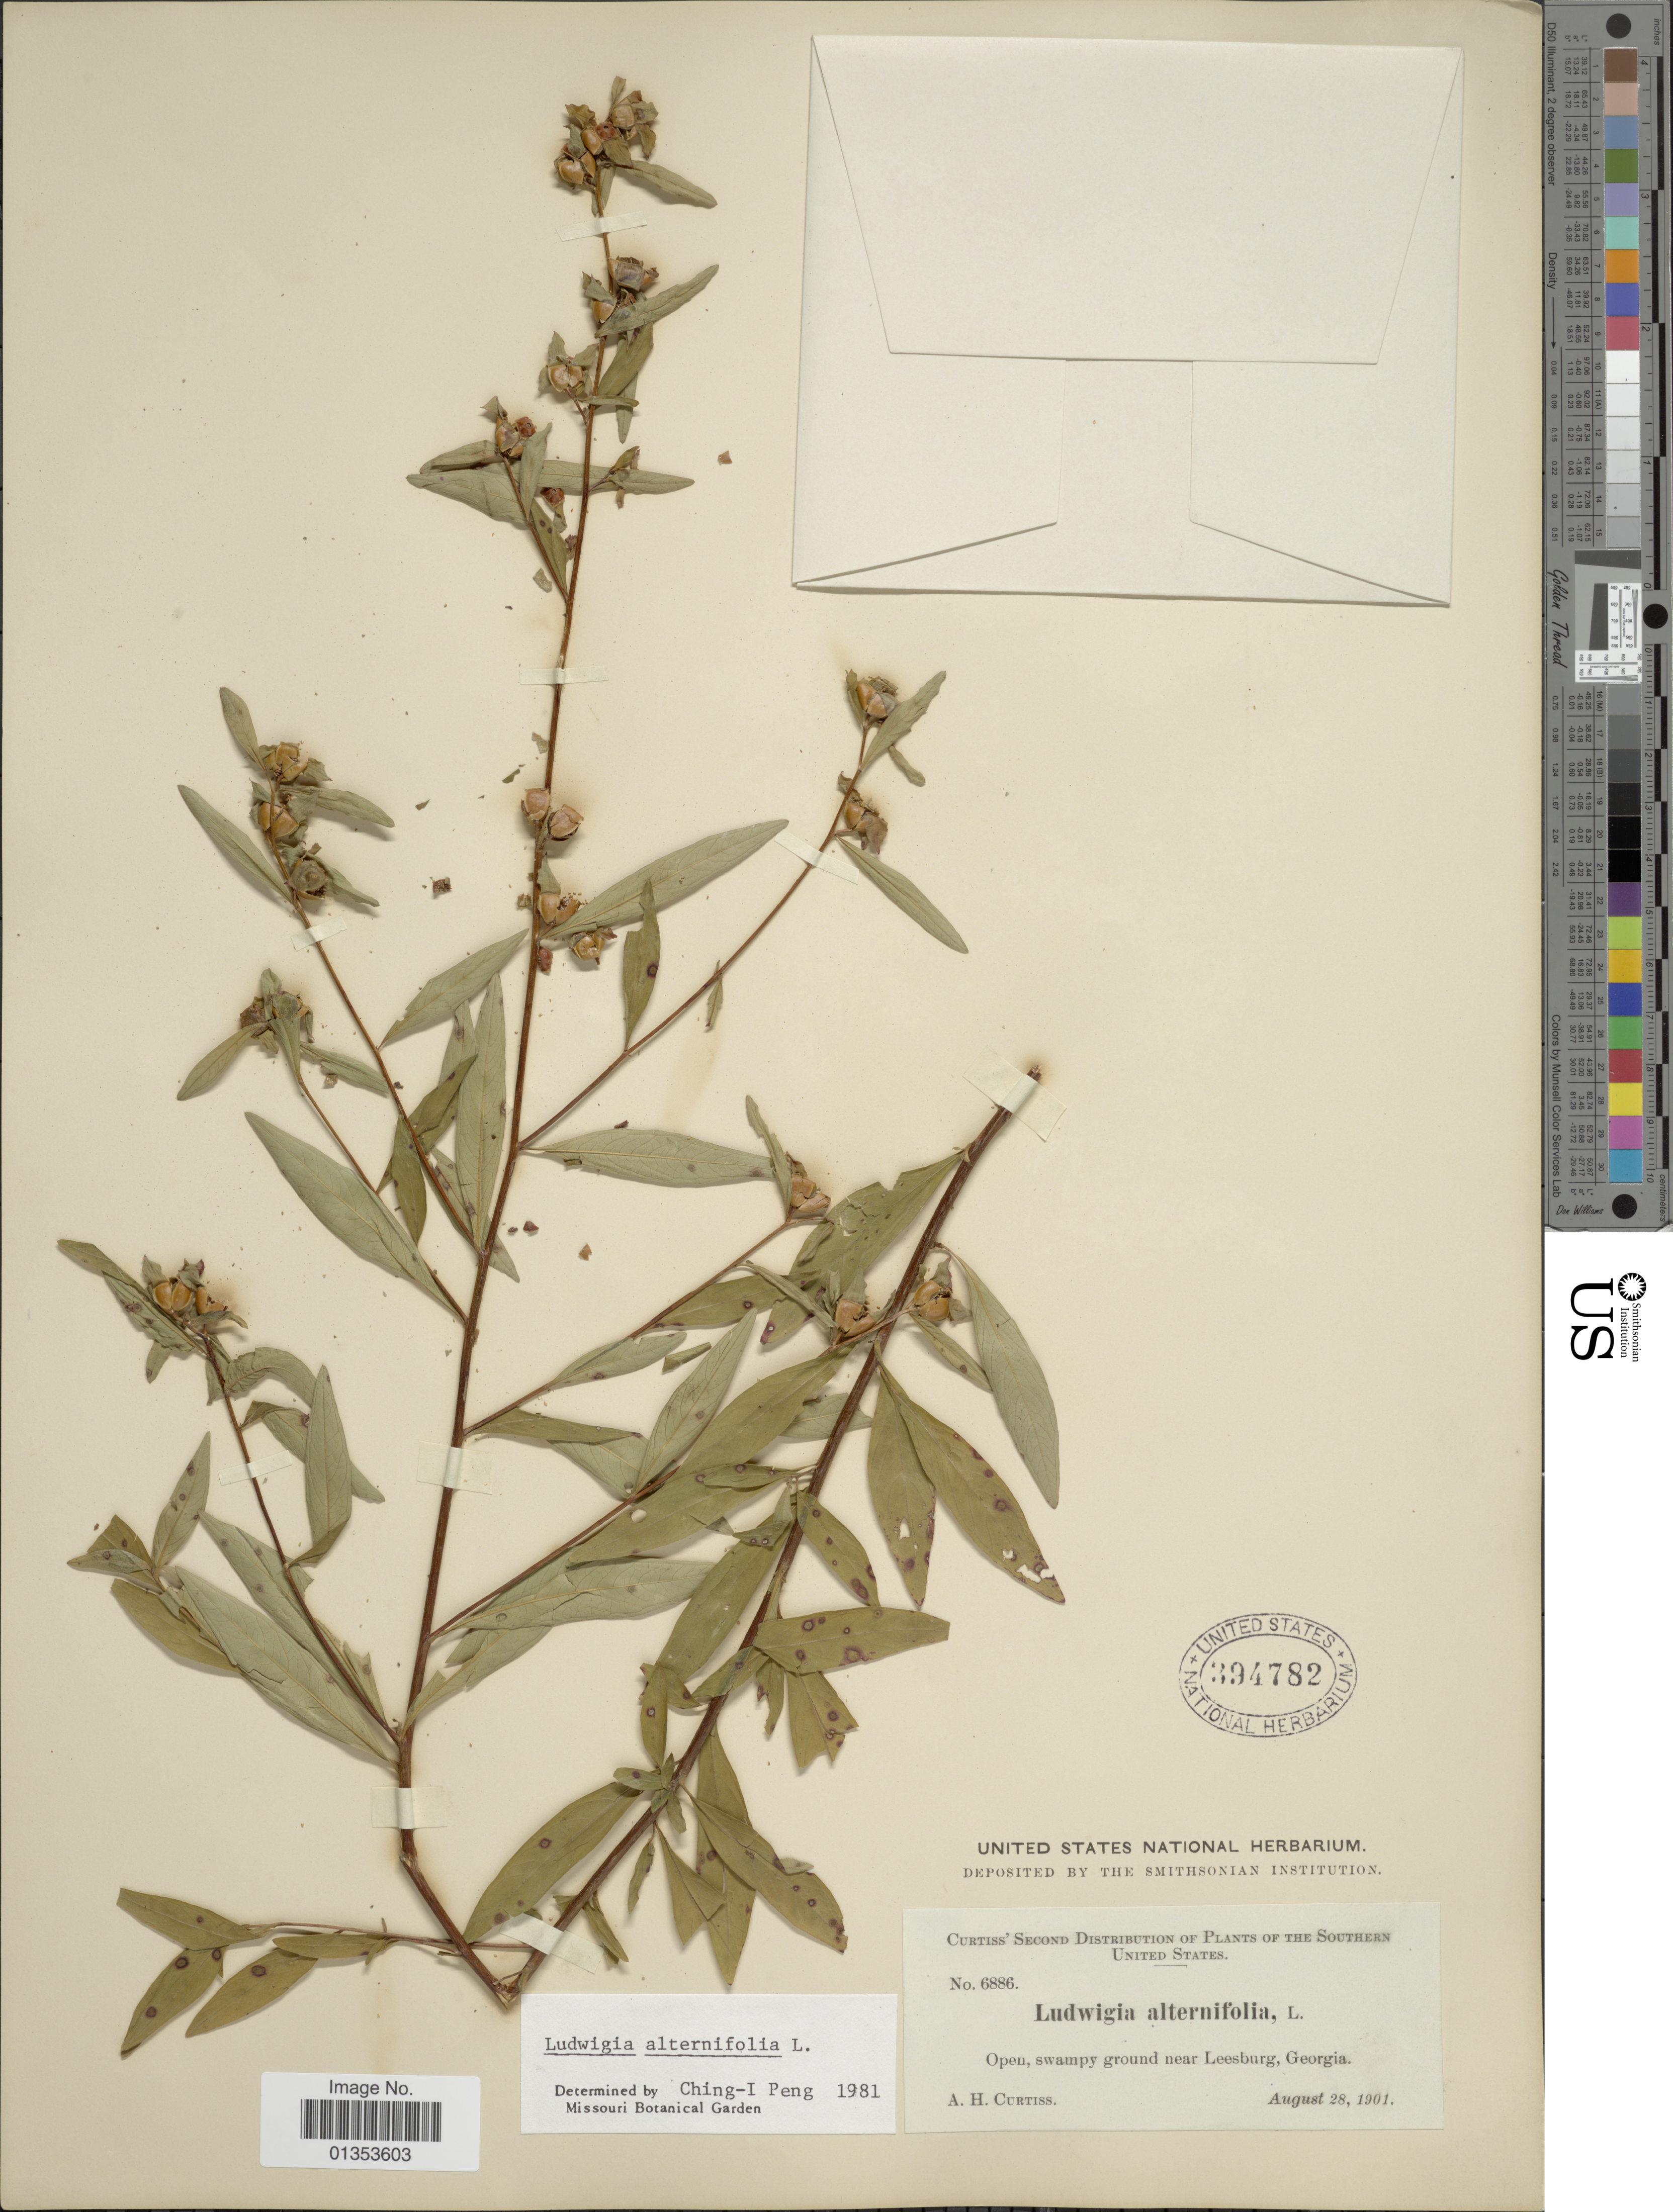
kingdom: Plantae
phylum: Tracheophyta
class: Magnoliopsida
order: Myrtales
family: Onagraceae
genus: Ludwigia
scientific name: Ludwigia alternifolia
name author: L.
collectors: A. H. Curtiss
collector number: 6886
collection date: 1901-08-28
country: United States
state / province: Georgia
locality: Open, swampy ground near Leesburg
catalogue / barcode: US 394782